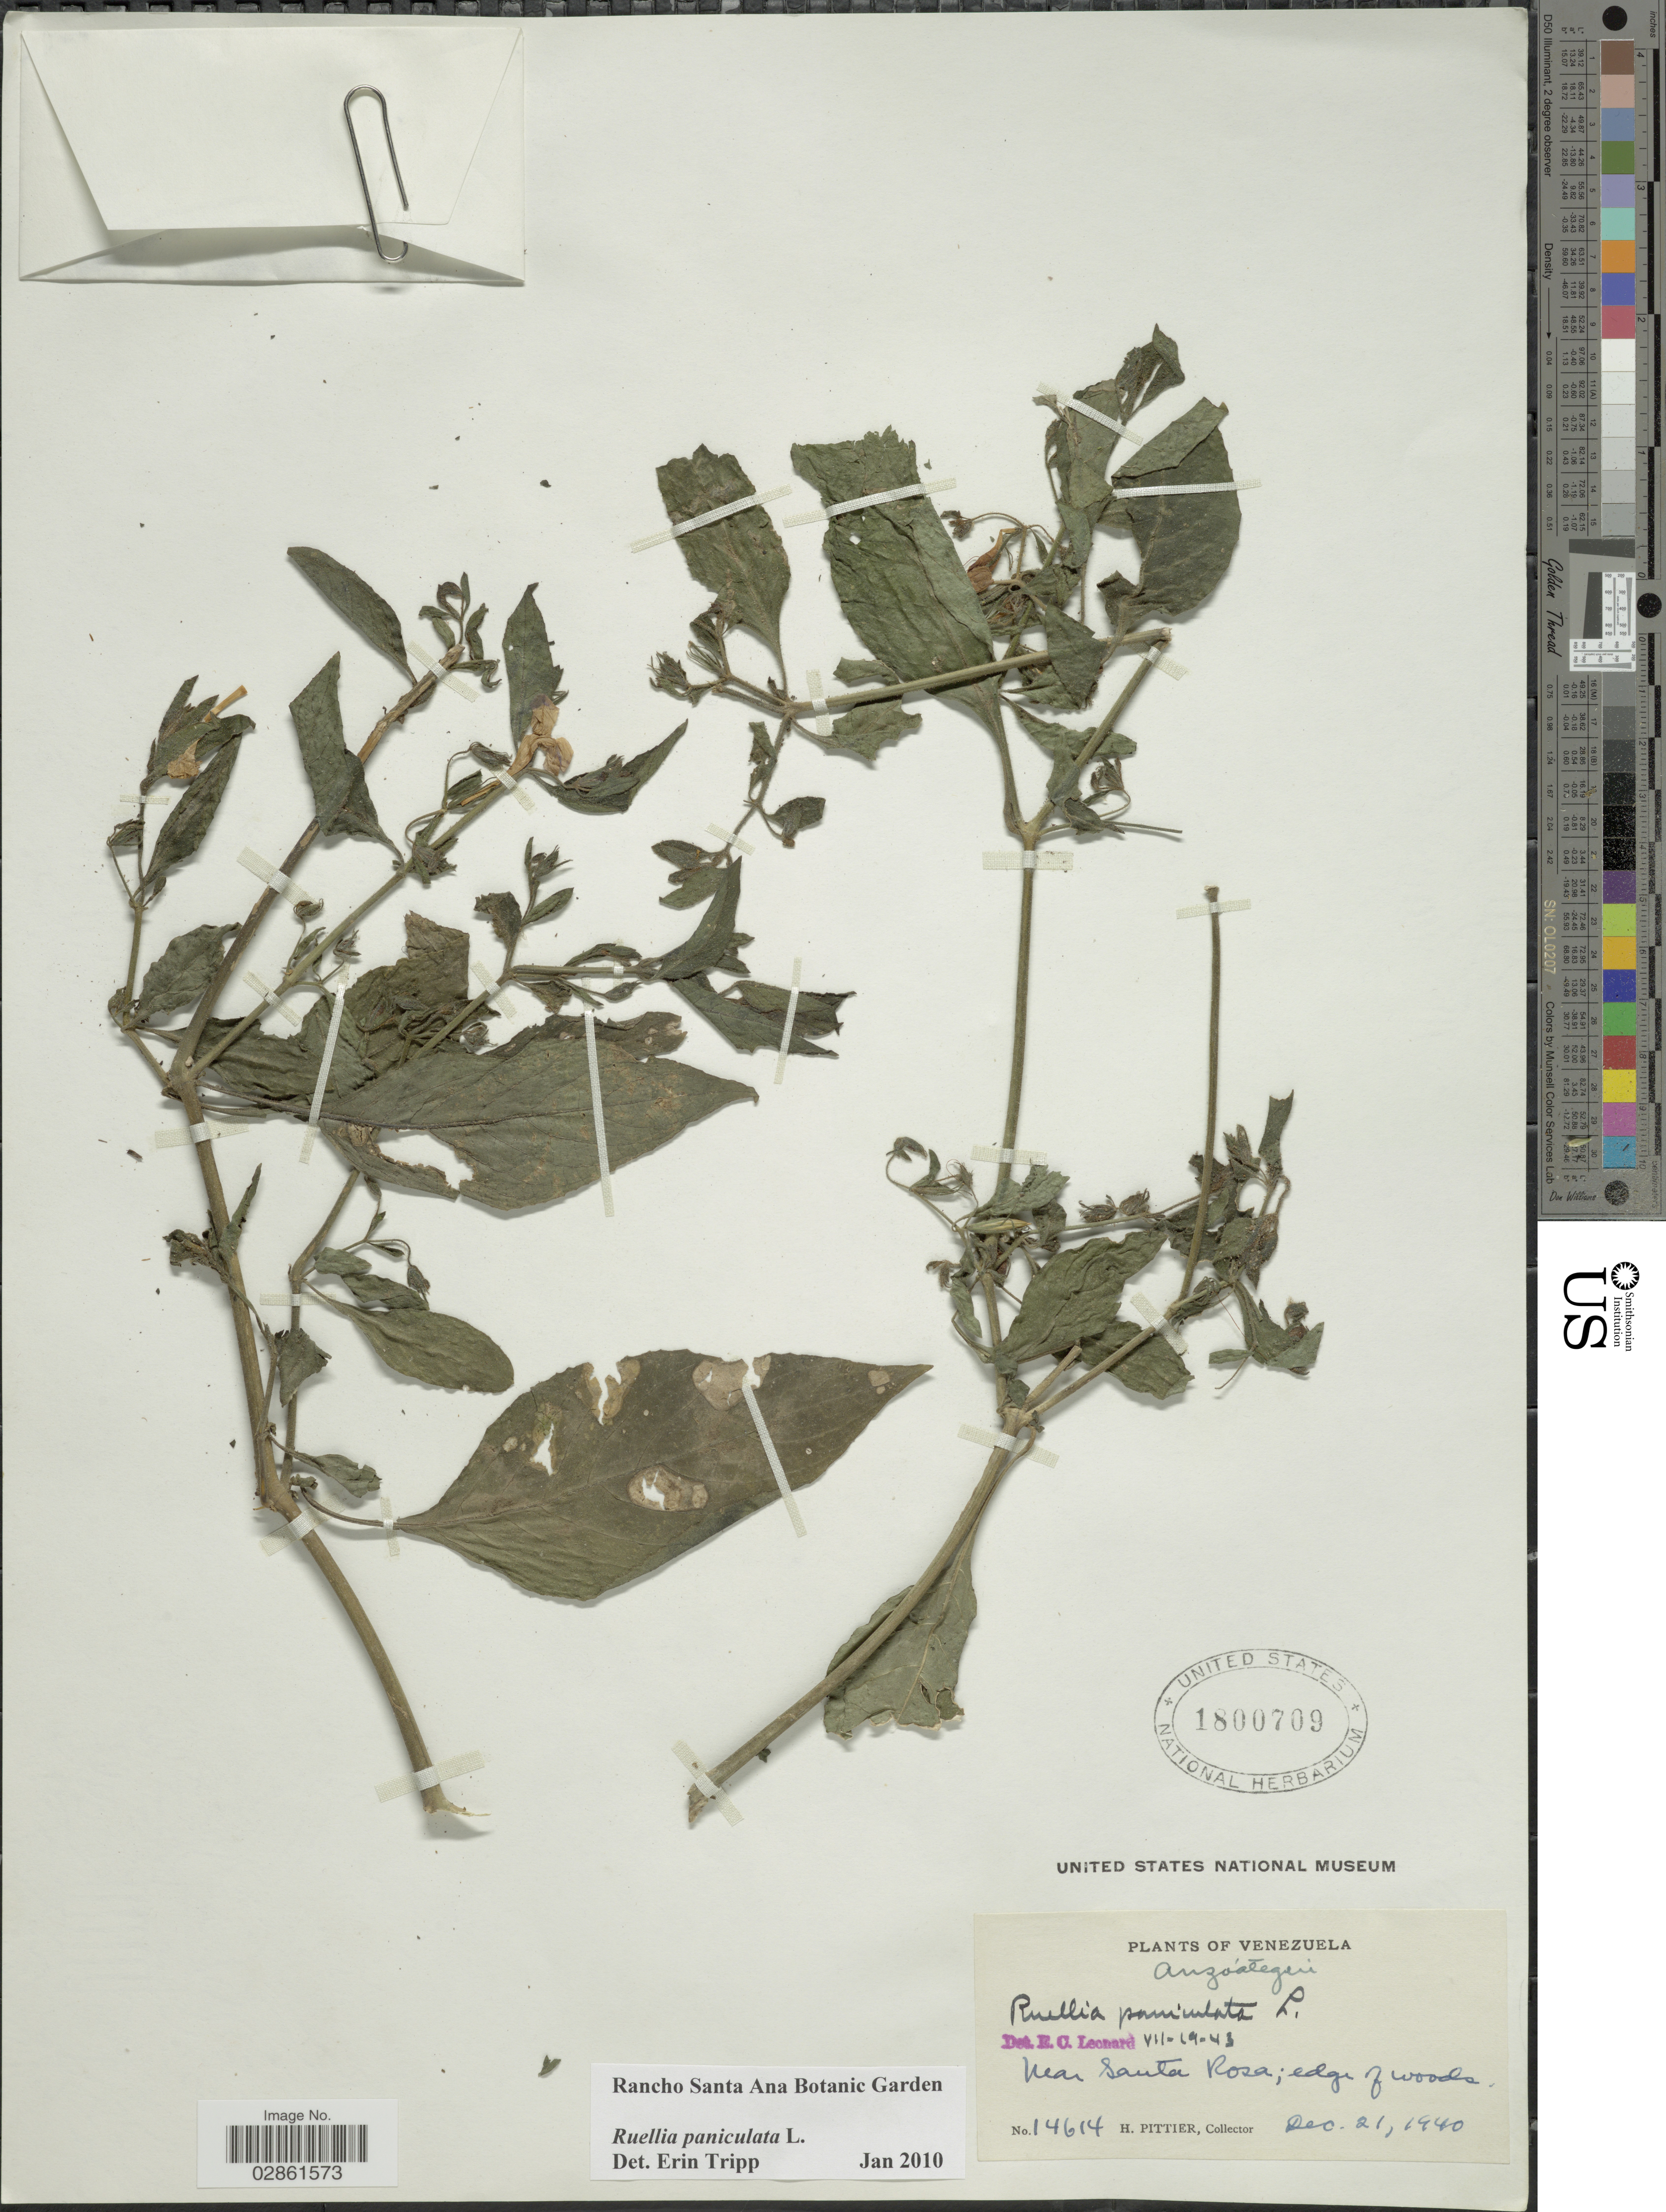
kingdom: Plantae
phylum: Tracheophyta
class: Magnoliopsida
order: Lamiales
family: Acanthaceae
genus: Ruellia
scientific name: Ruellia paniculata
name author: L.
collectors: H. F. Pittier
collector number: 14614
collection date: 1940-12-21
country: Venezuela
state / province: Anzoategui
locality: Anzoátegui. Near Santa Rosa.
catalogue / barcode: US 1800709